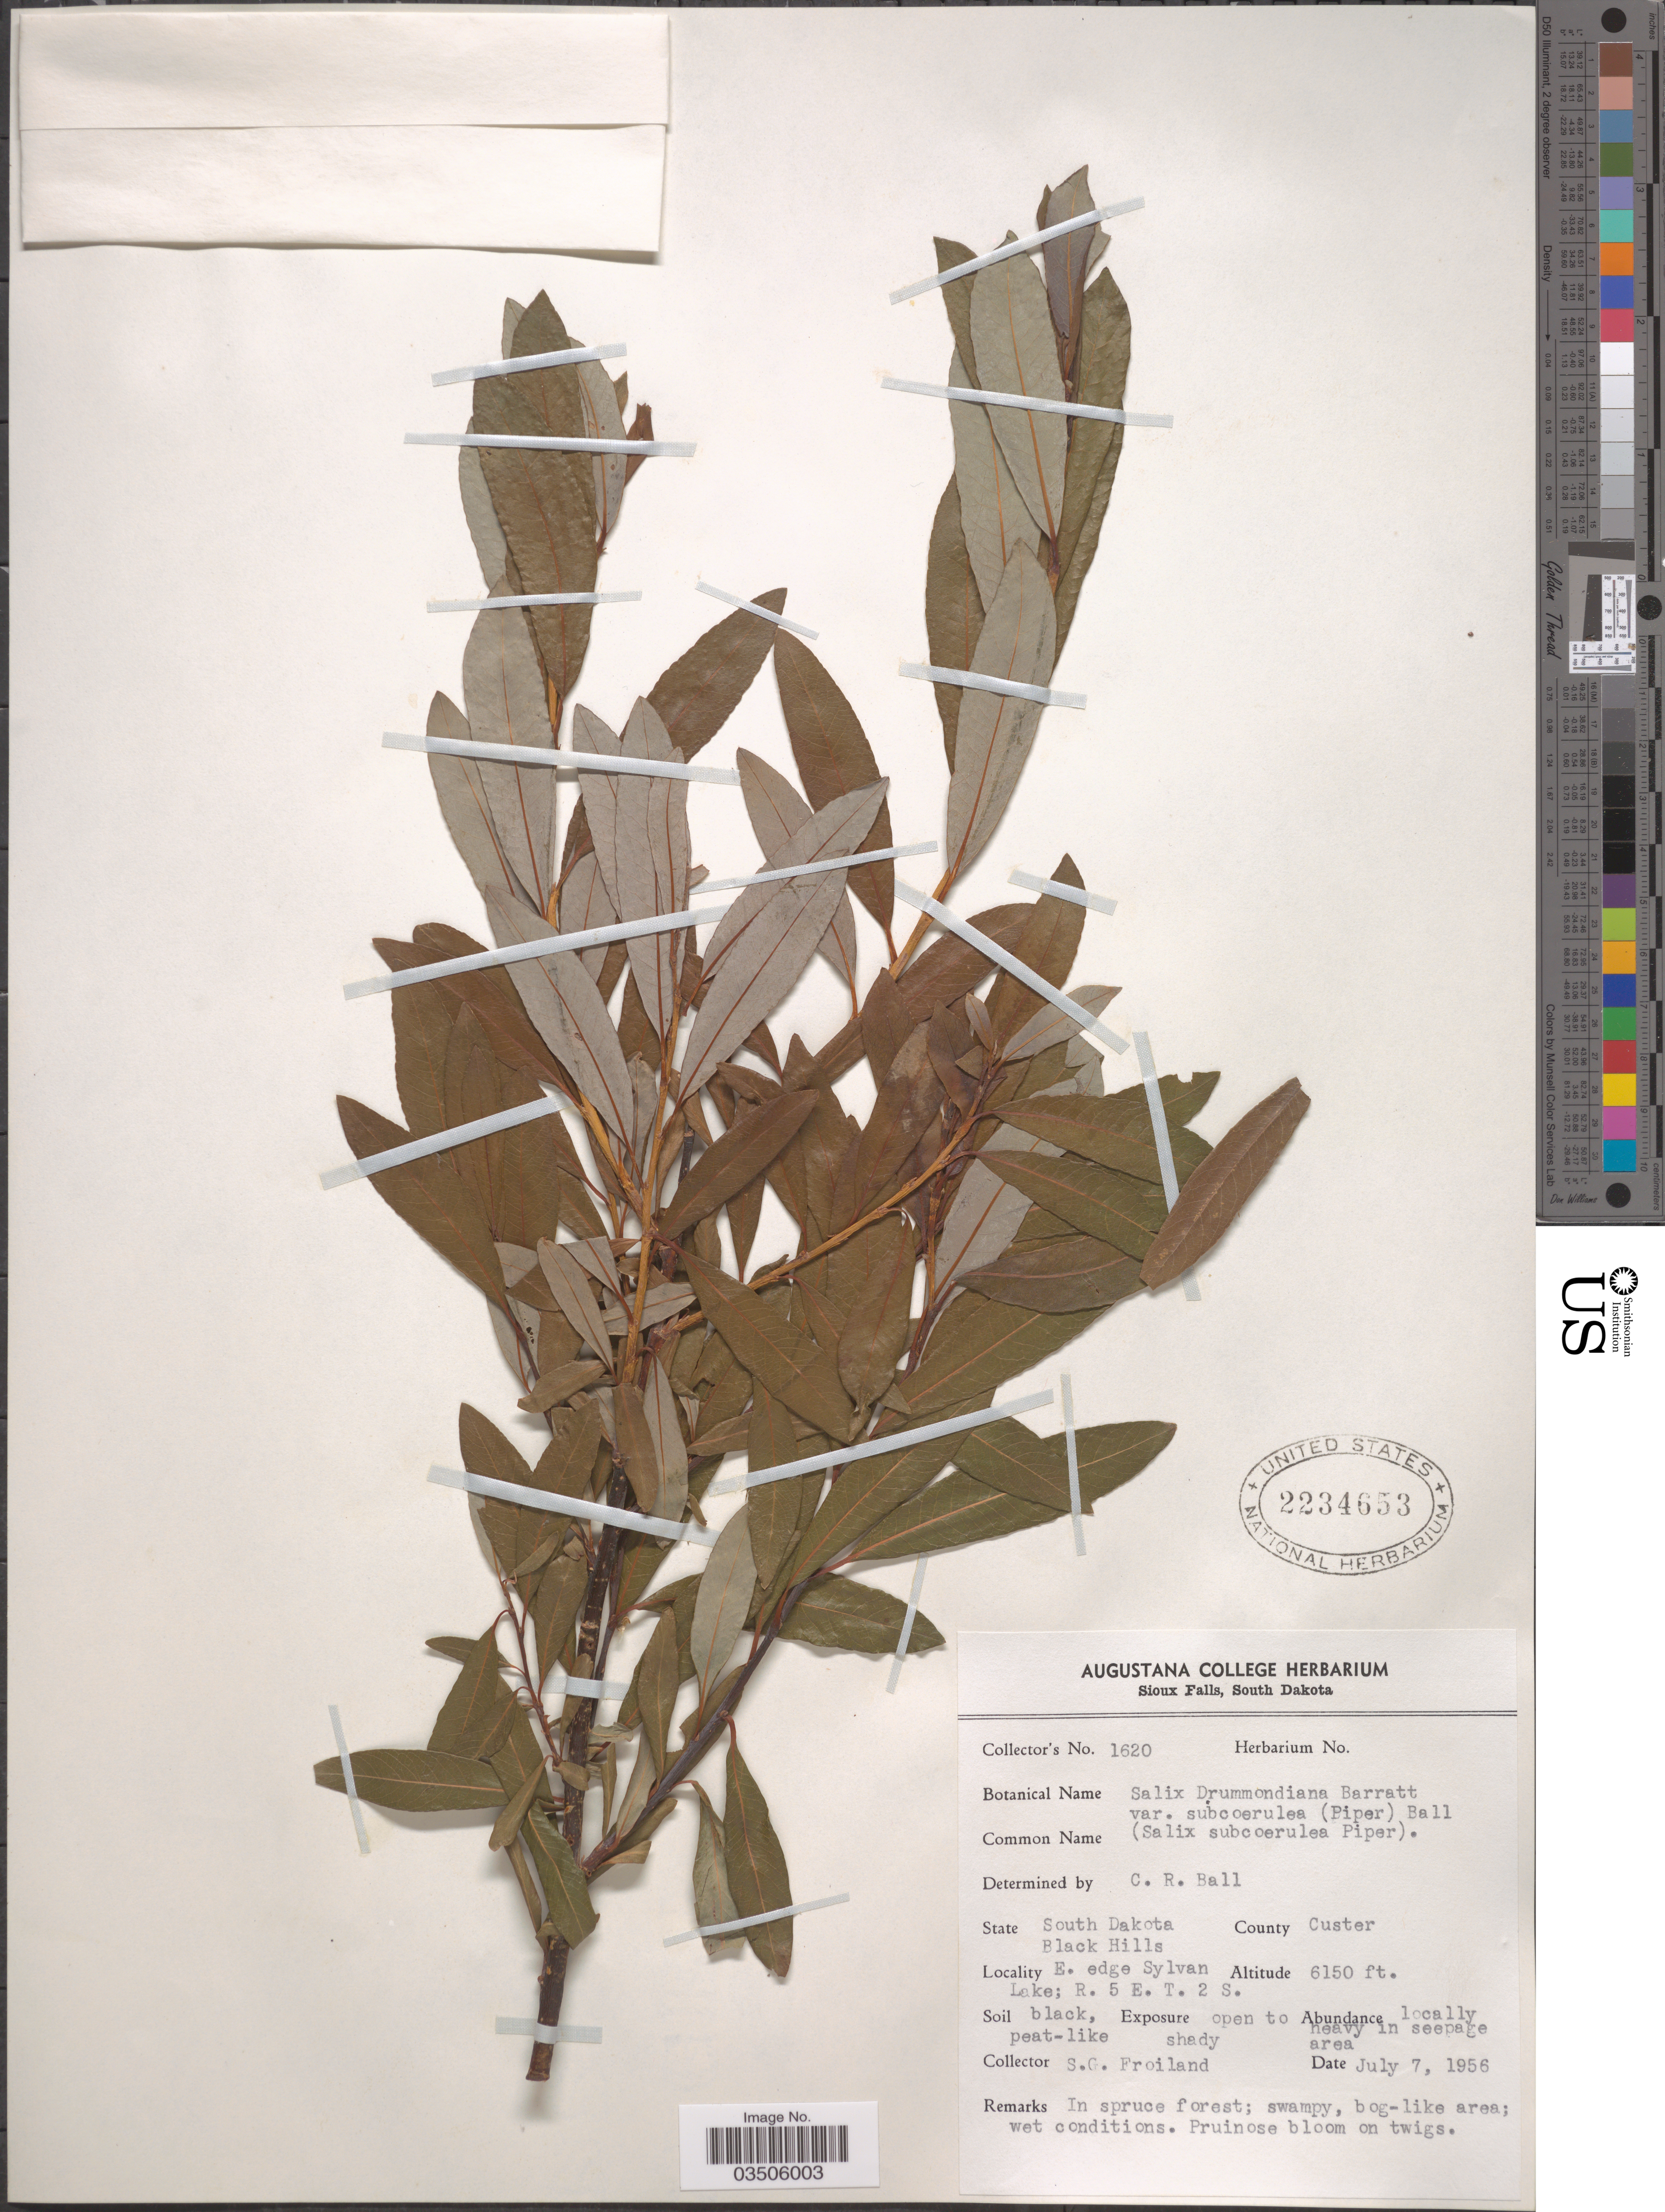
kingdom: Plantae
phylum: Tracheophyta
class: Magnoliopsida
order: Malpighiales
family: Salicaceae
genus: Salix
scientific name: Salix subcoerulea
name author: Piper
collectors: S. Froiland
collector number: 1620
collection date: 1956-07-07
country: United States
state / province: South Dakota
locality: Black Hill. County Custer. E. edge Sylvan Lake; R. 5 E. T. 2 S.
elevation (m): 1875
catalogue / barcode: US 2234653